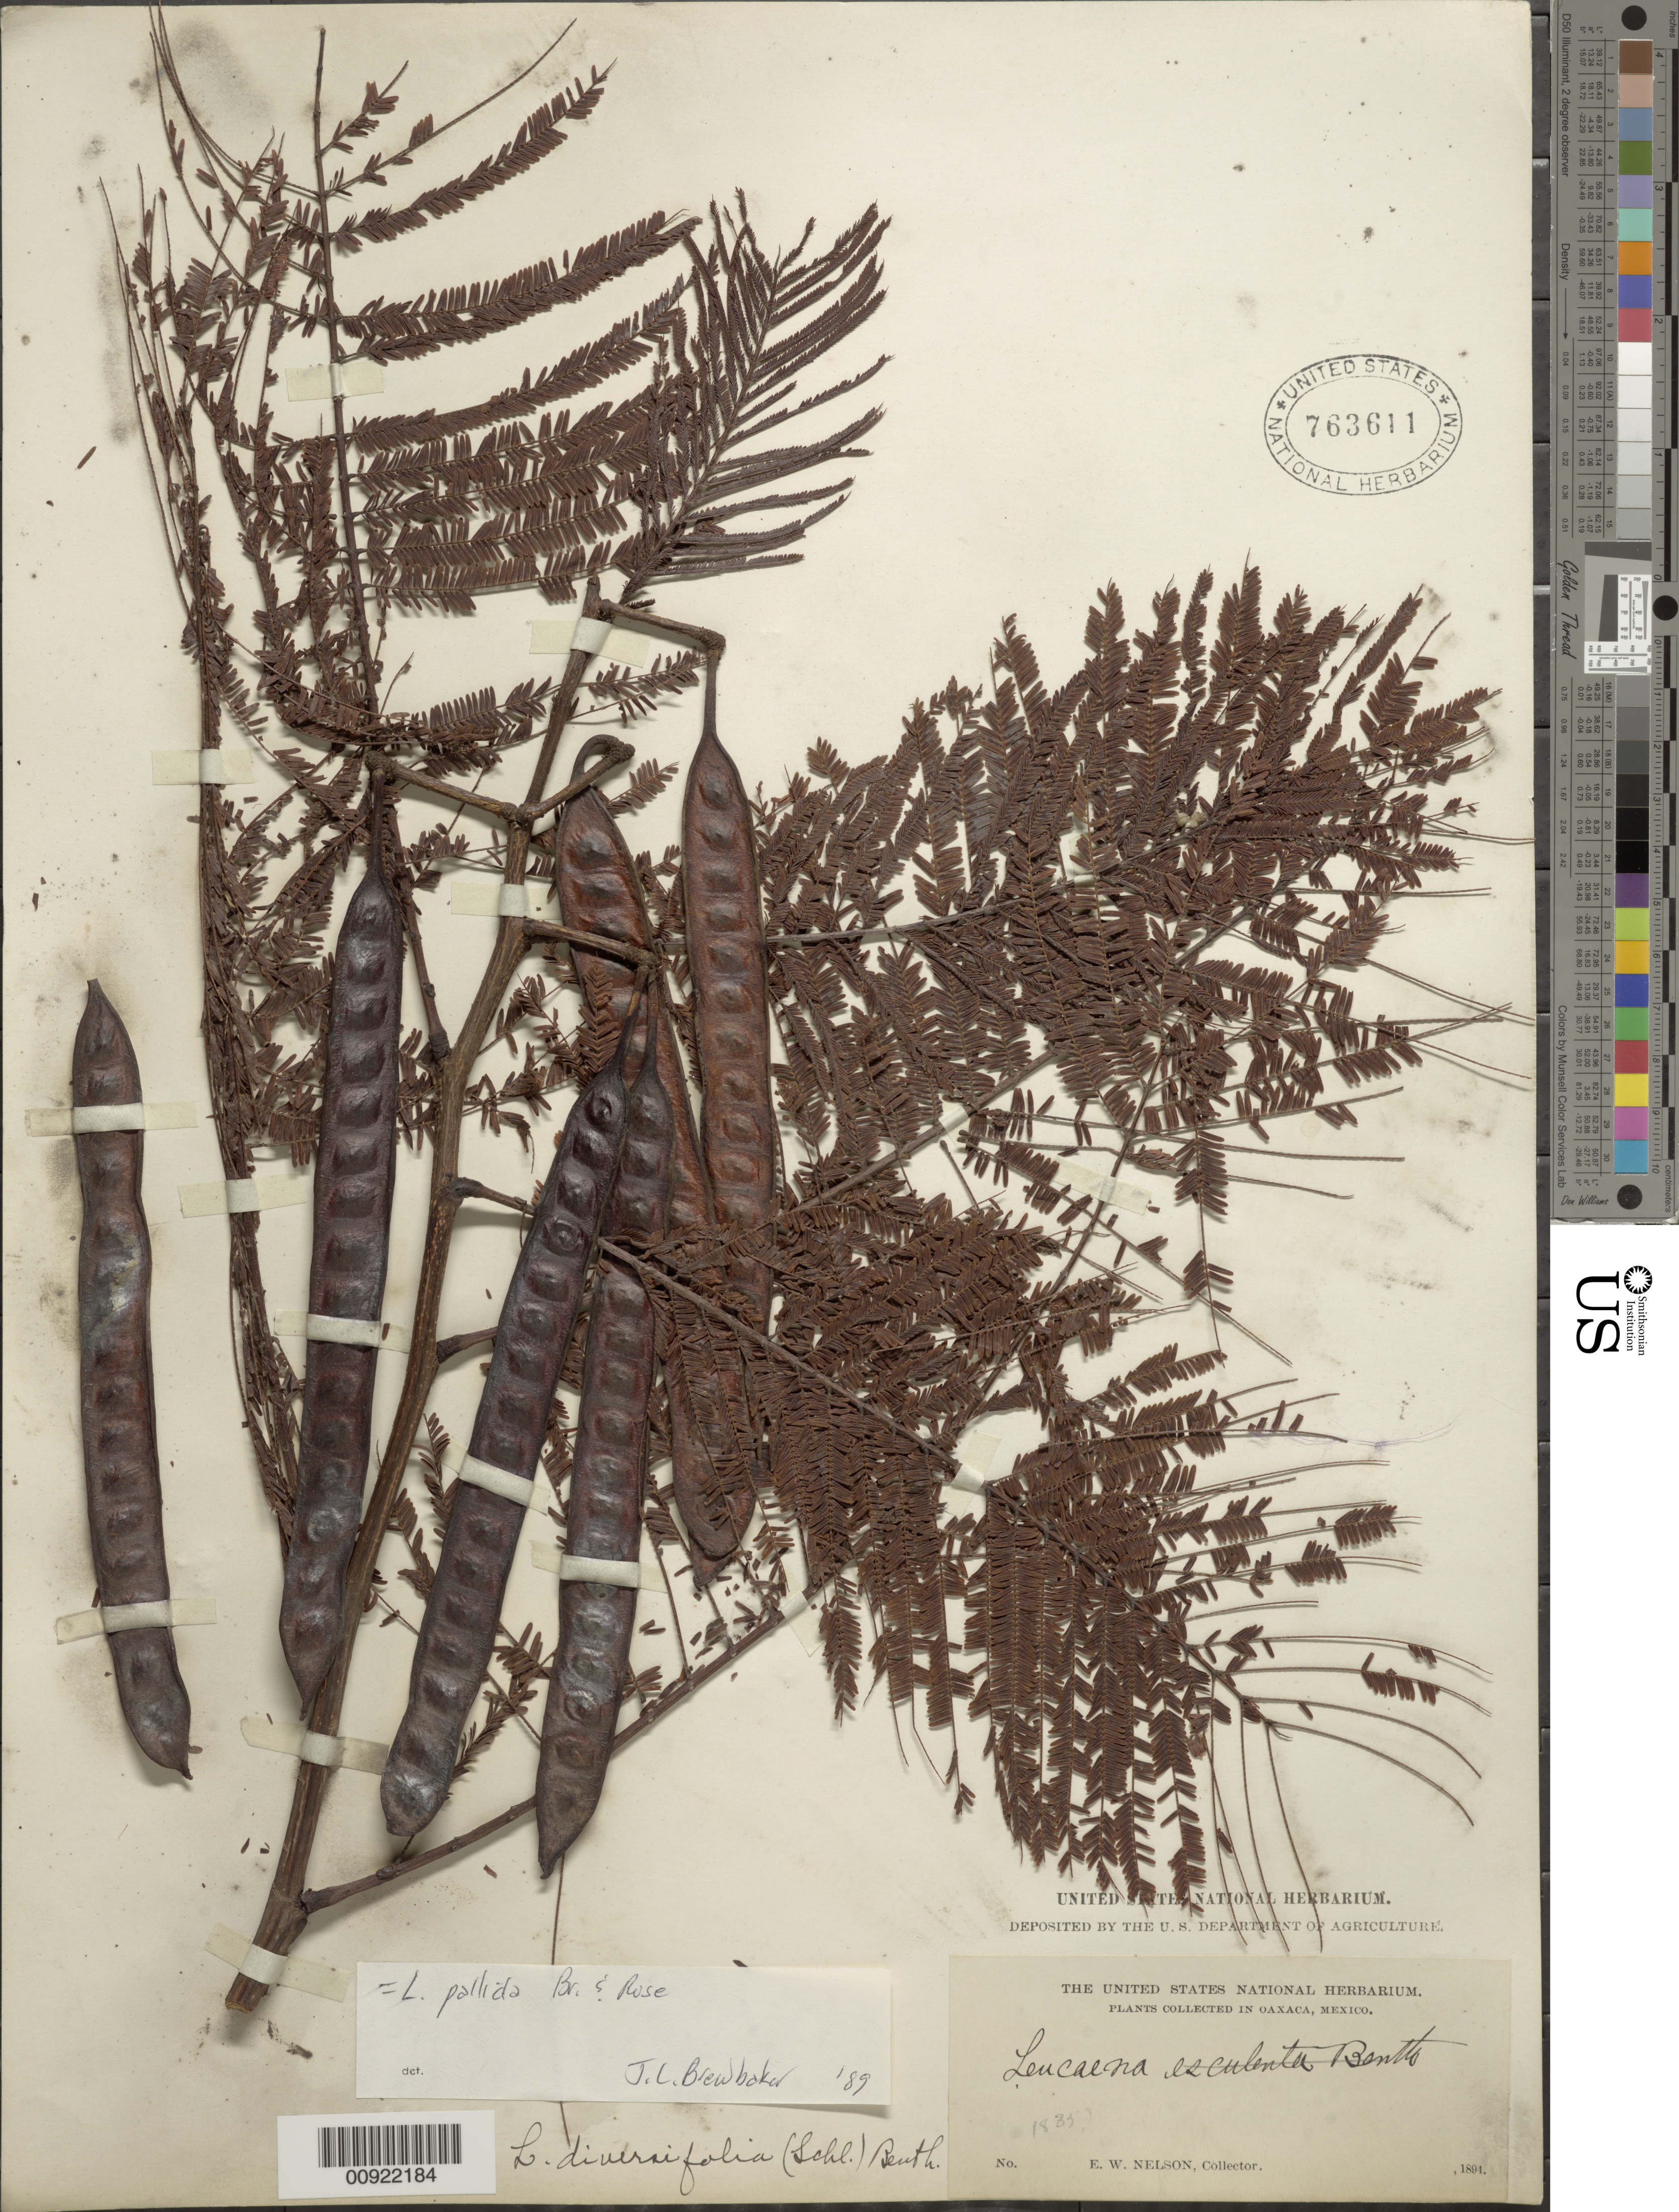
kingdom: Plantae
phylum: Tracheophyta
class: Magnoliopsida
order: Fabales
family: Fabaceae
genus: Leucaena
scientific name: Leucaena pallida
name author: Britton & Rose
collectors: E. W. Nelson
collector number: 1835 ?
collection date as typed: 1894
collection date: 1894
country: Mexico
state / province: Oaxaca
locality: Oaxaca.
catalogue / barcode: US 763611